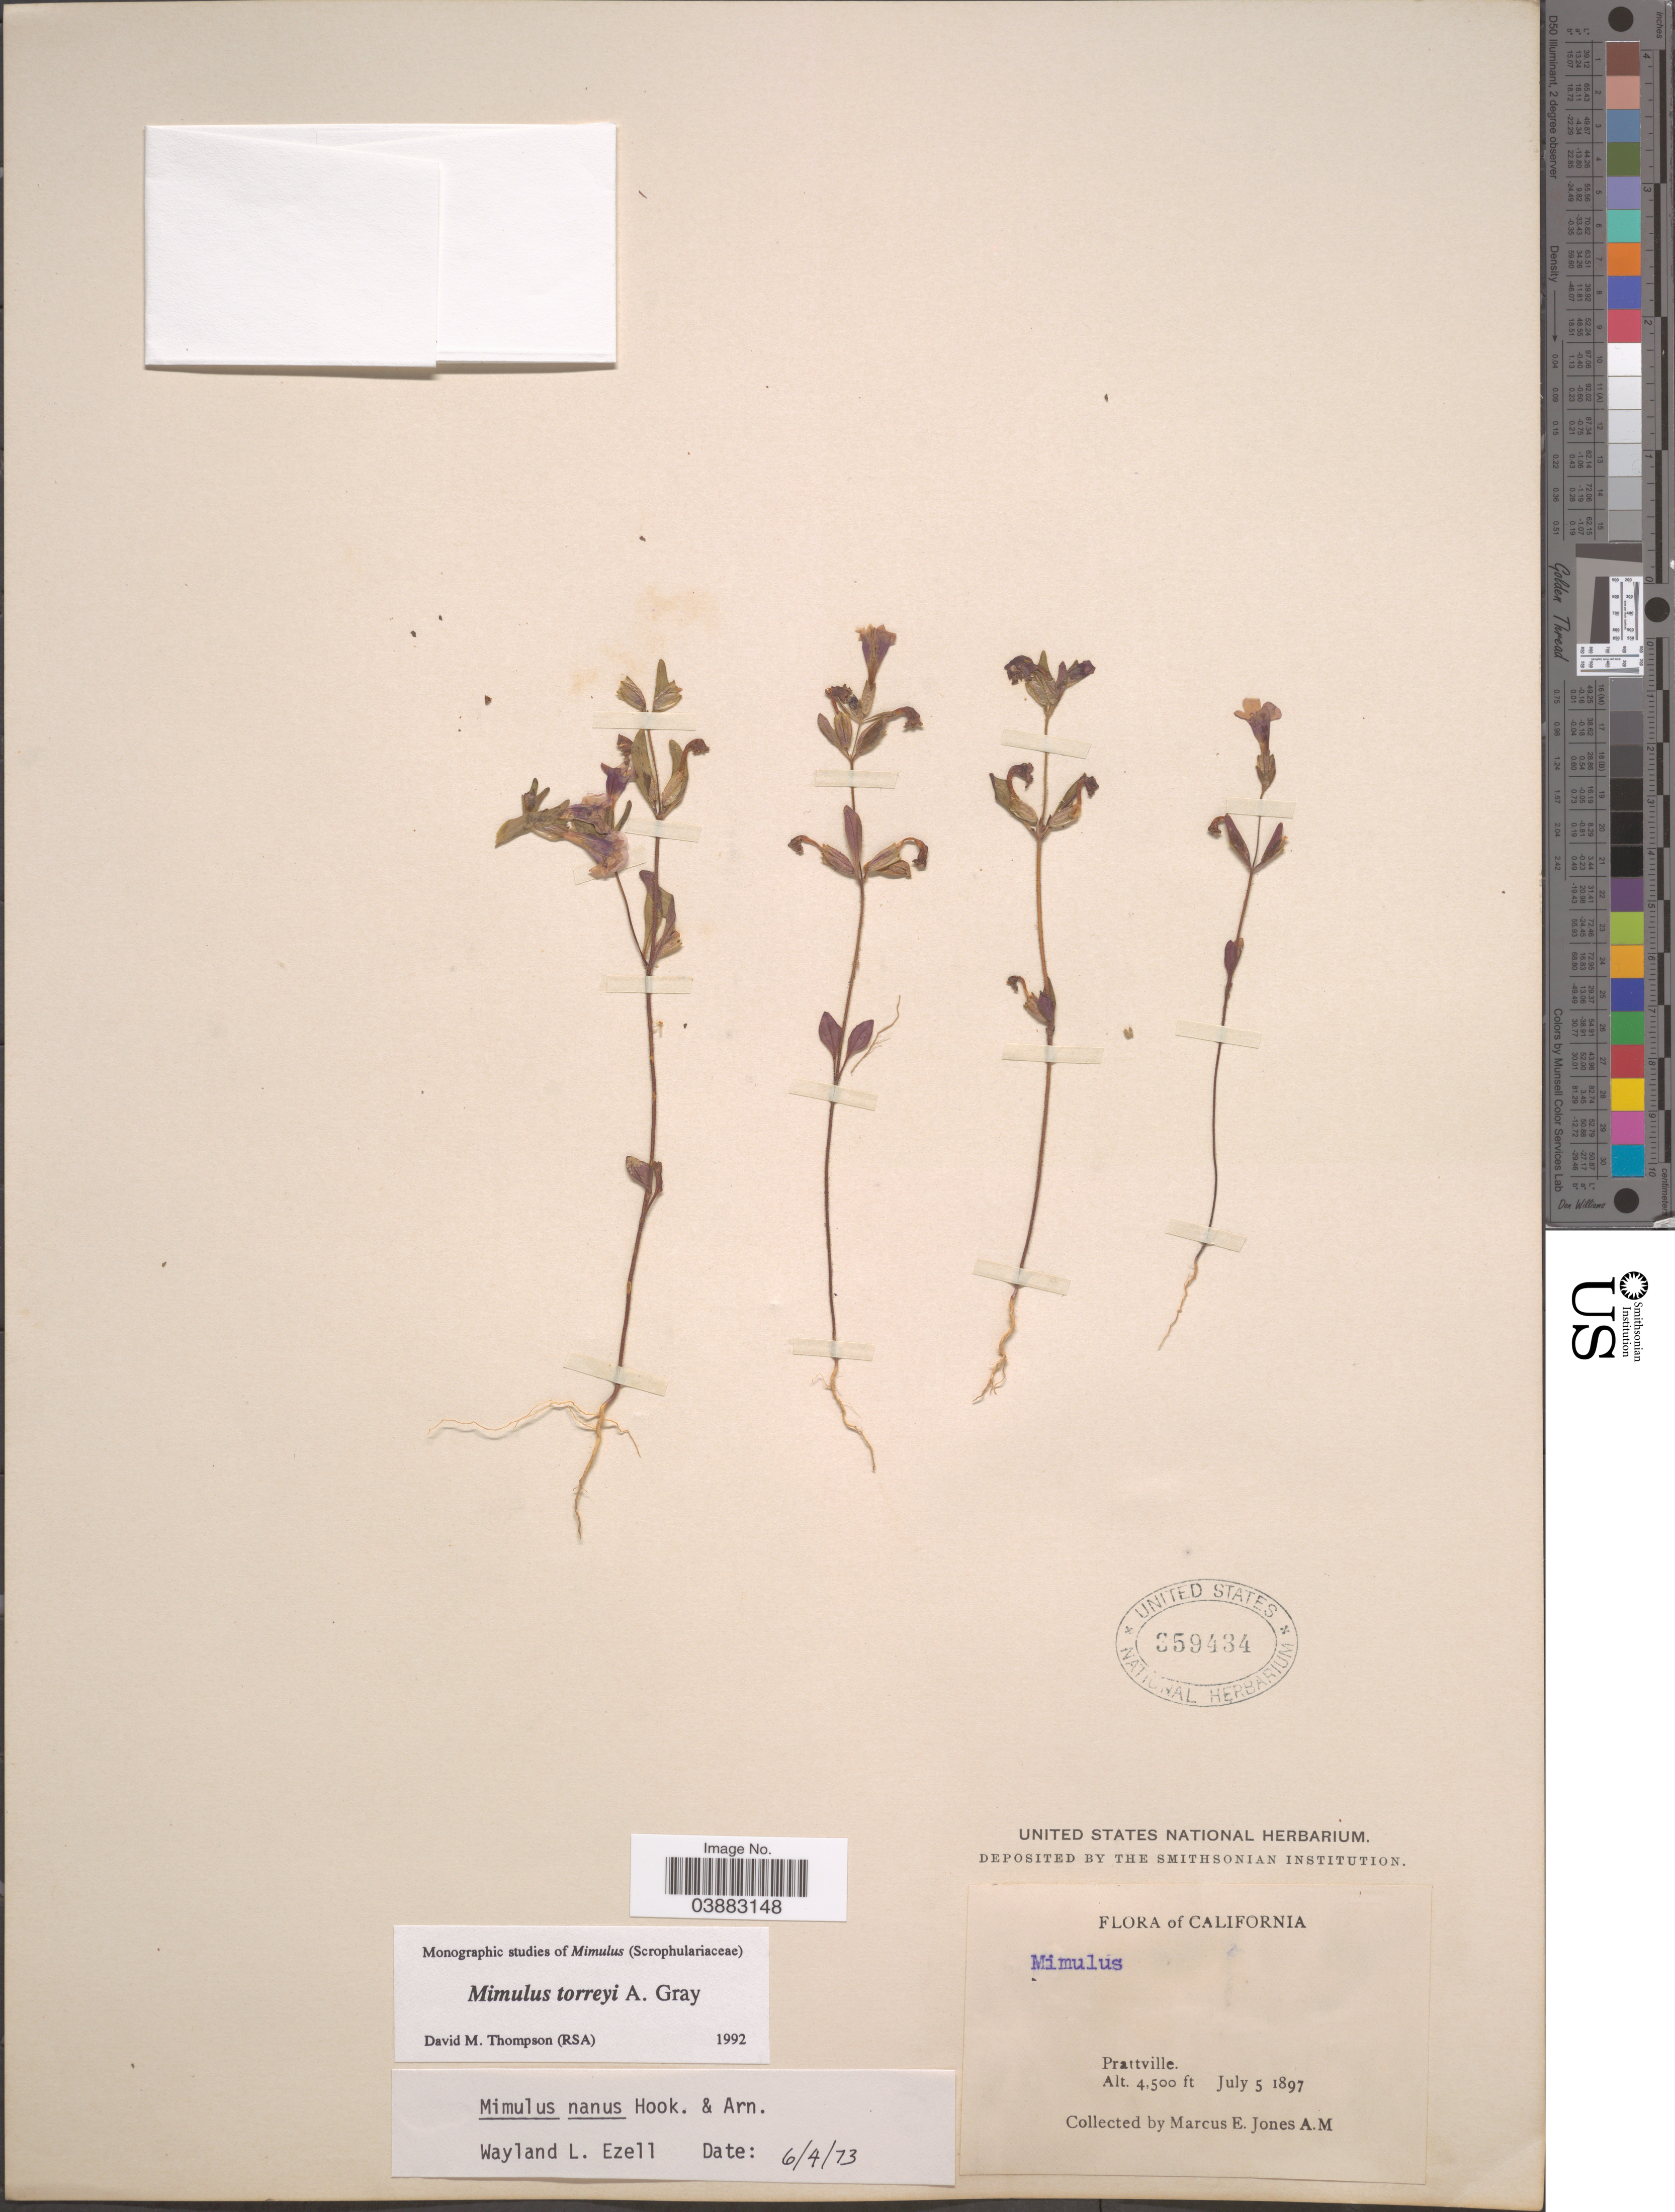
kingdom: Plantae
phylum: Tracheophyta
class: Magnoliopsida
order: Lamiales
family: Phrymaceae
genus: Mimulus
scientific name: Mimulus torreyi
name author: A. Gray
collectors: M. E. Jones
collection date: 1897-07-05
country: United States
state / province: California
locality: Prattville.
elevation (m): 1372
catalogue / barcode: US 359434